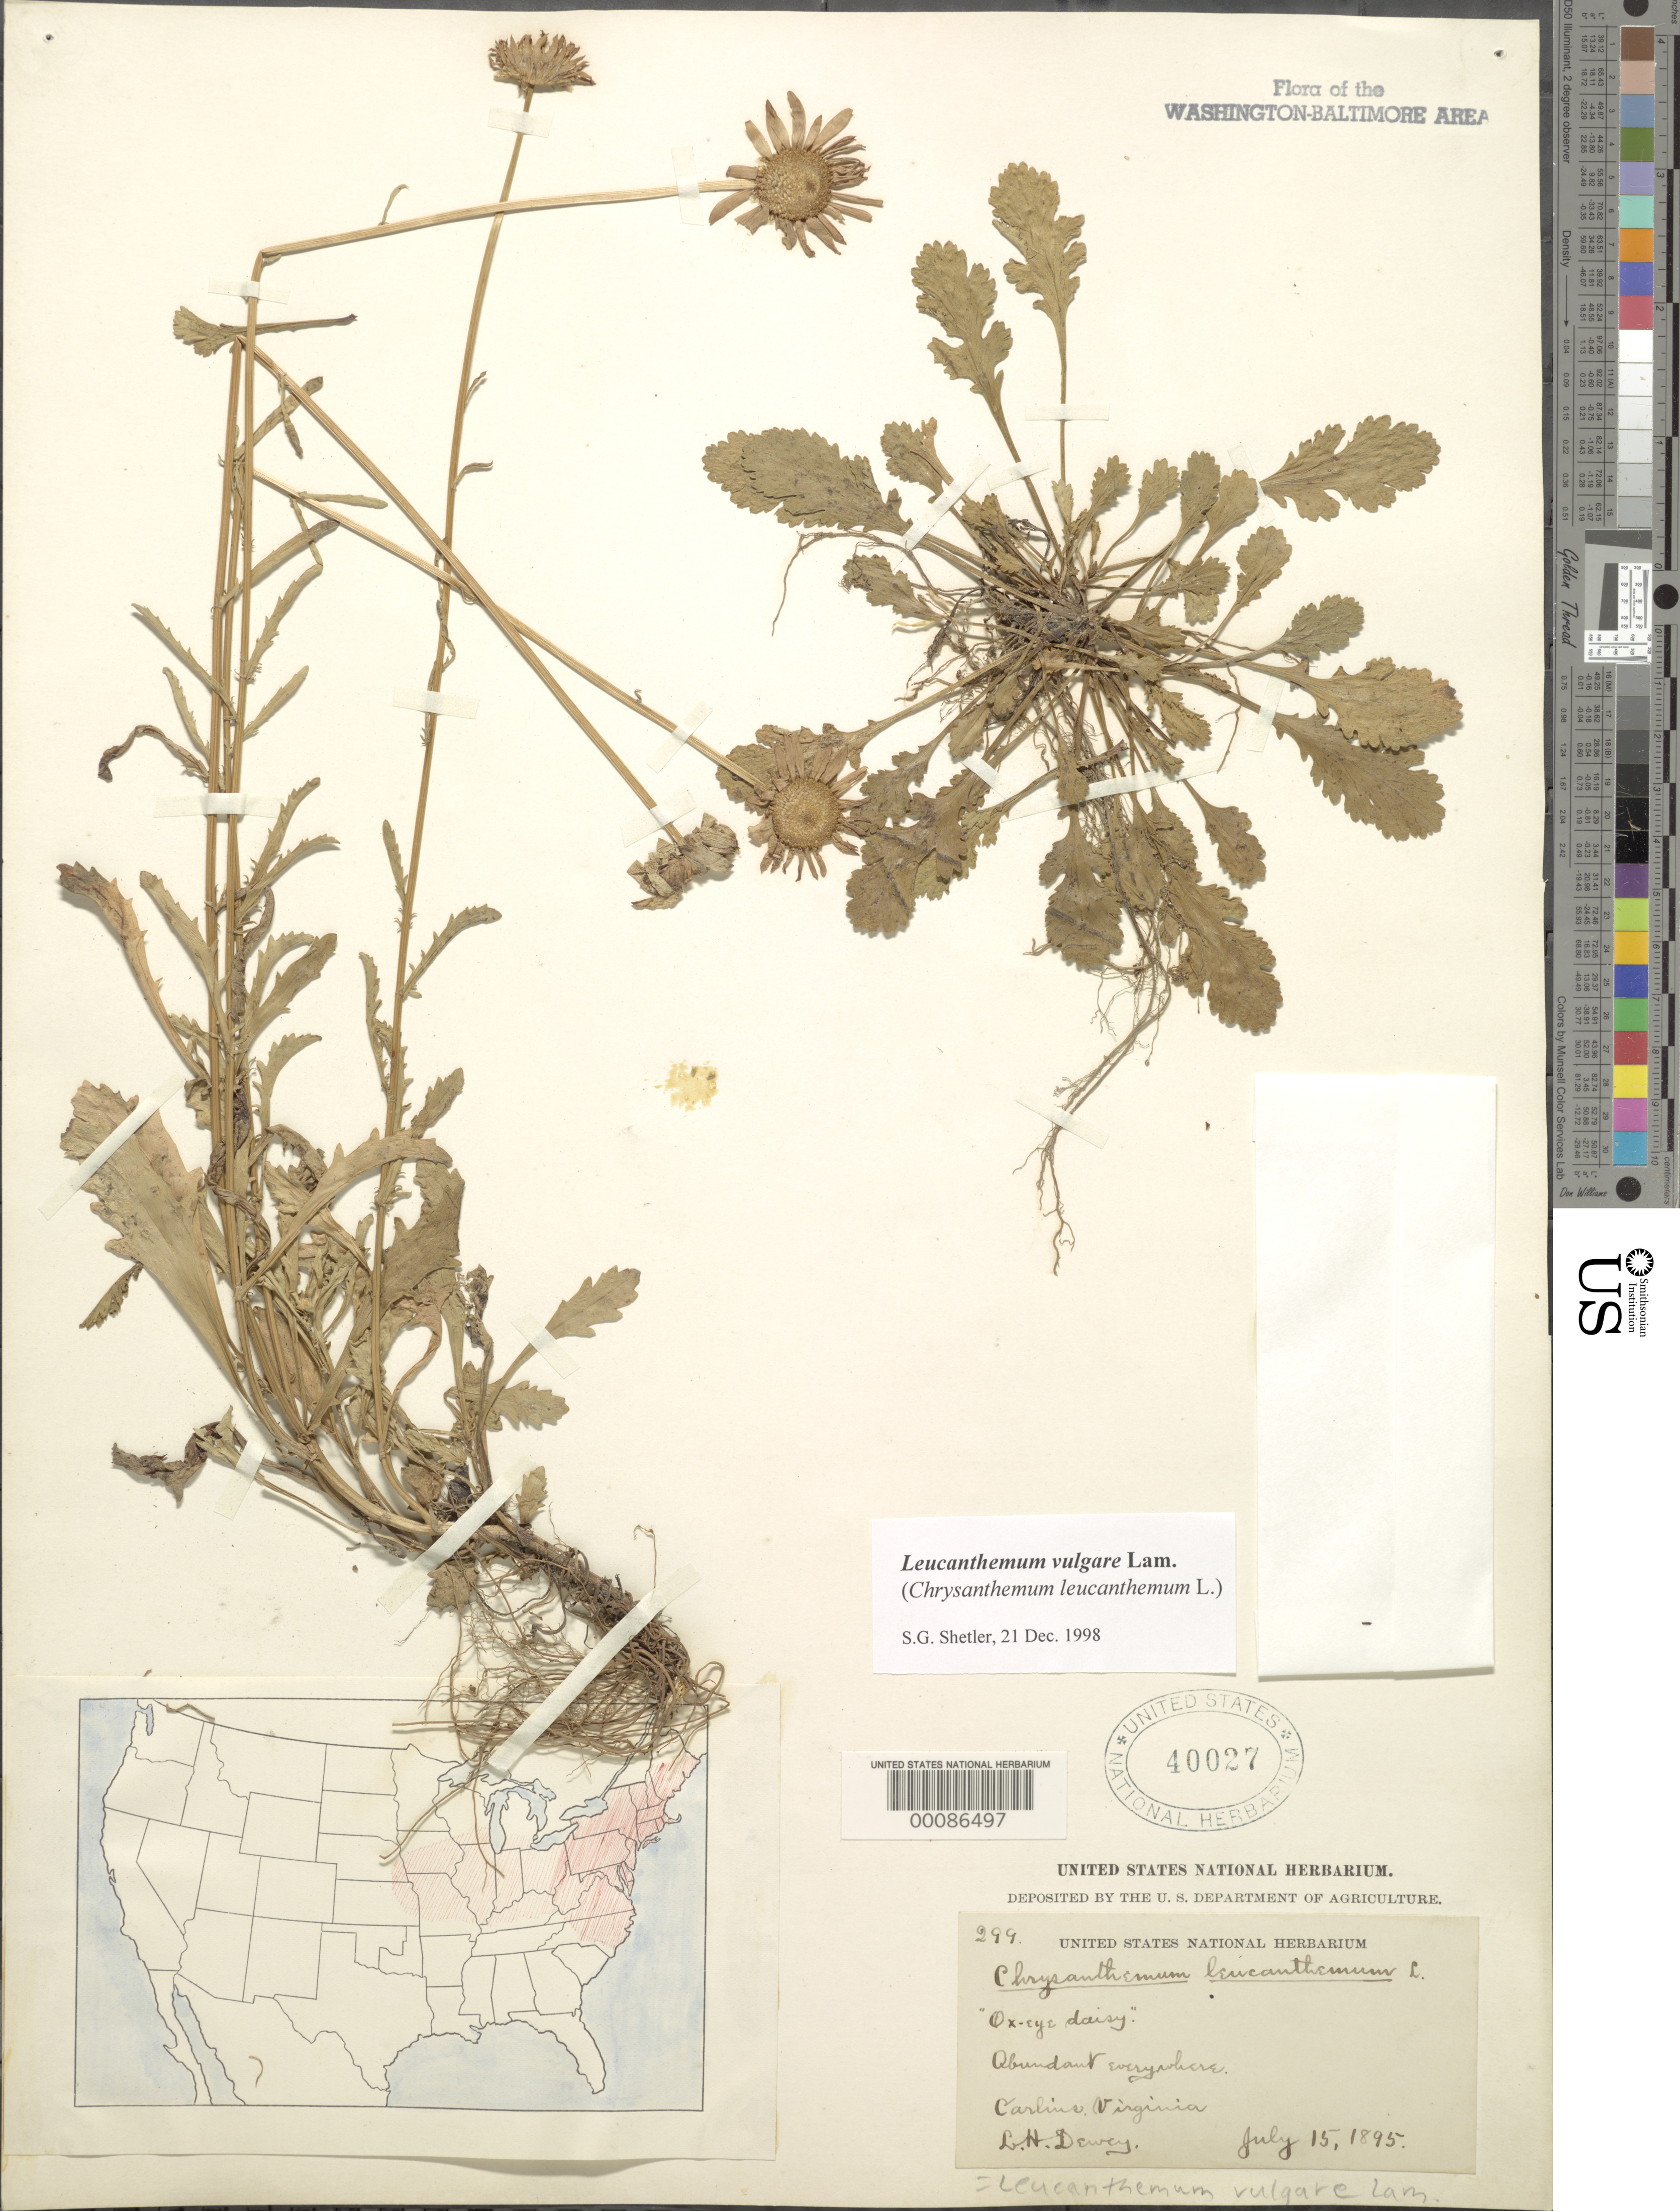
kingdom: Plantae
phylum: Tracheophyta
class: Magnoliopsida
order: Asterales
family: Asteraceae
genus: Leucanthemum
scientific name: Leucanthemum vulgare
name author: Lam.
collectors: L. H. Dewey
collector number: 299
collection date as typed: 15 Jul 1895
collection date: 1895-07-15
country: United States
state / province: Virginia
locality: Carlins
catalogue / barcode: US 40027